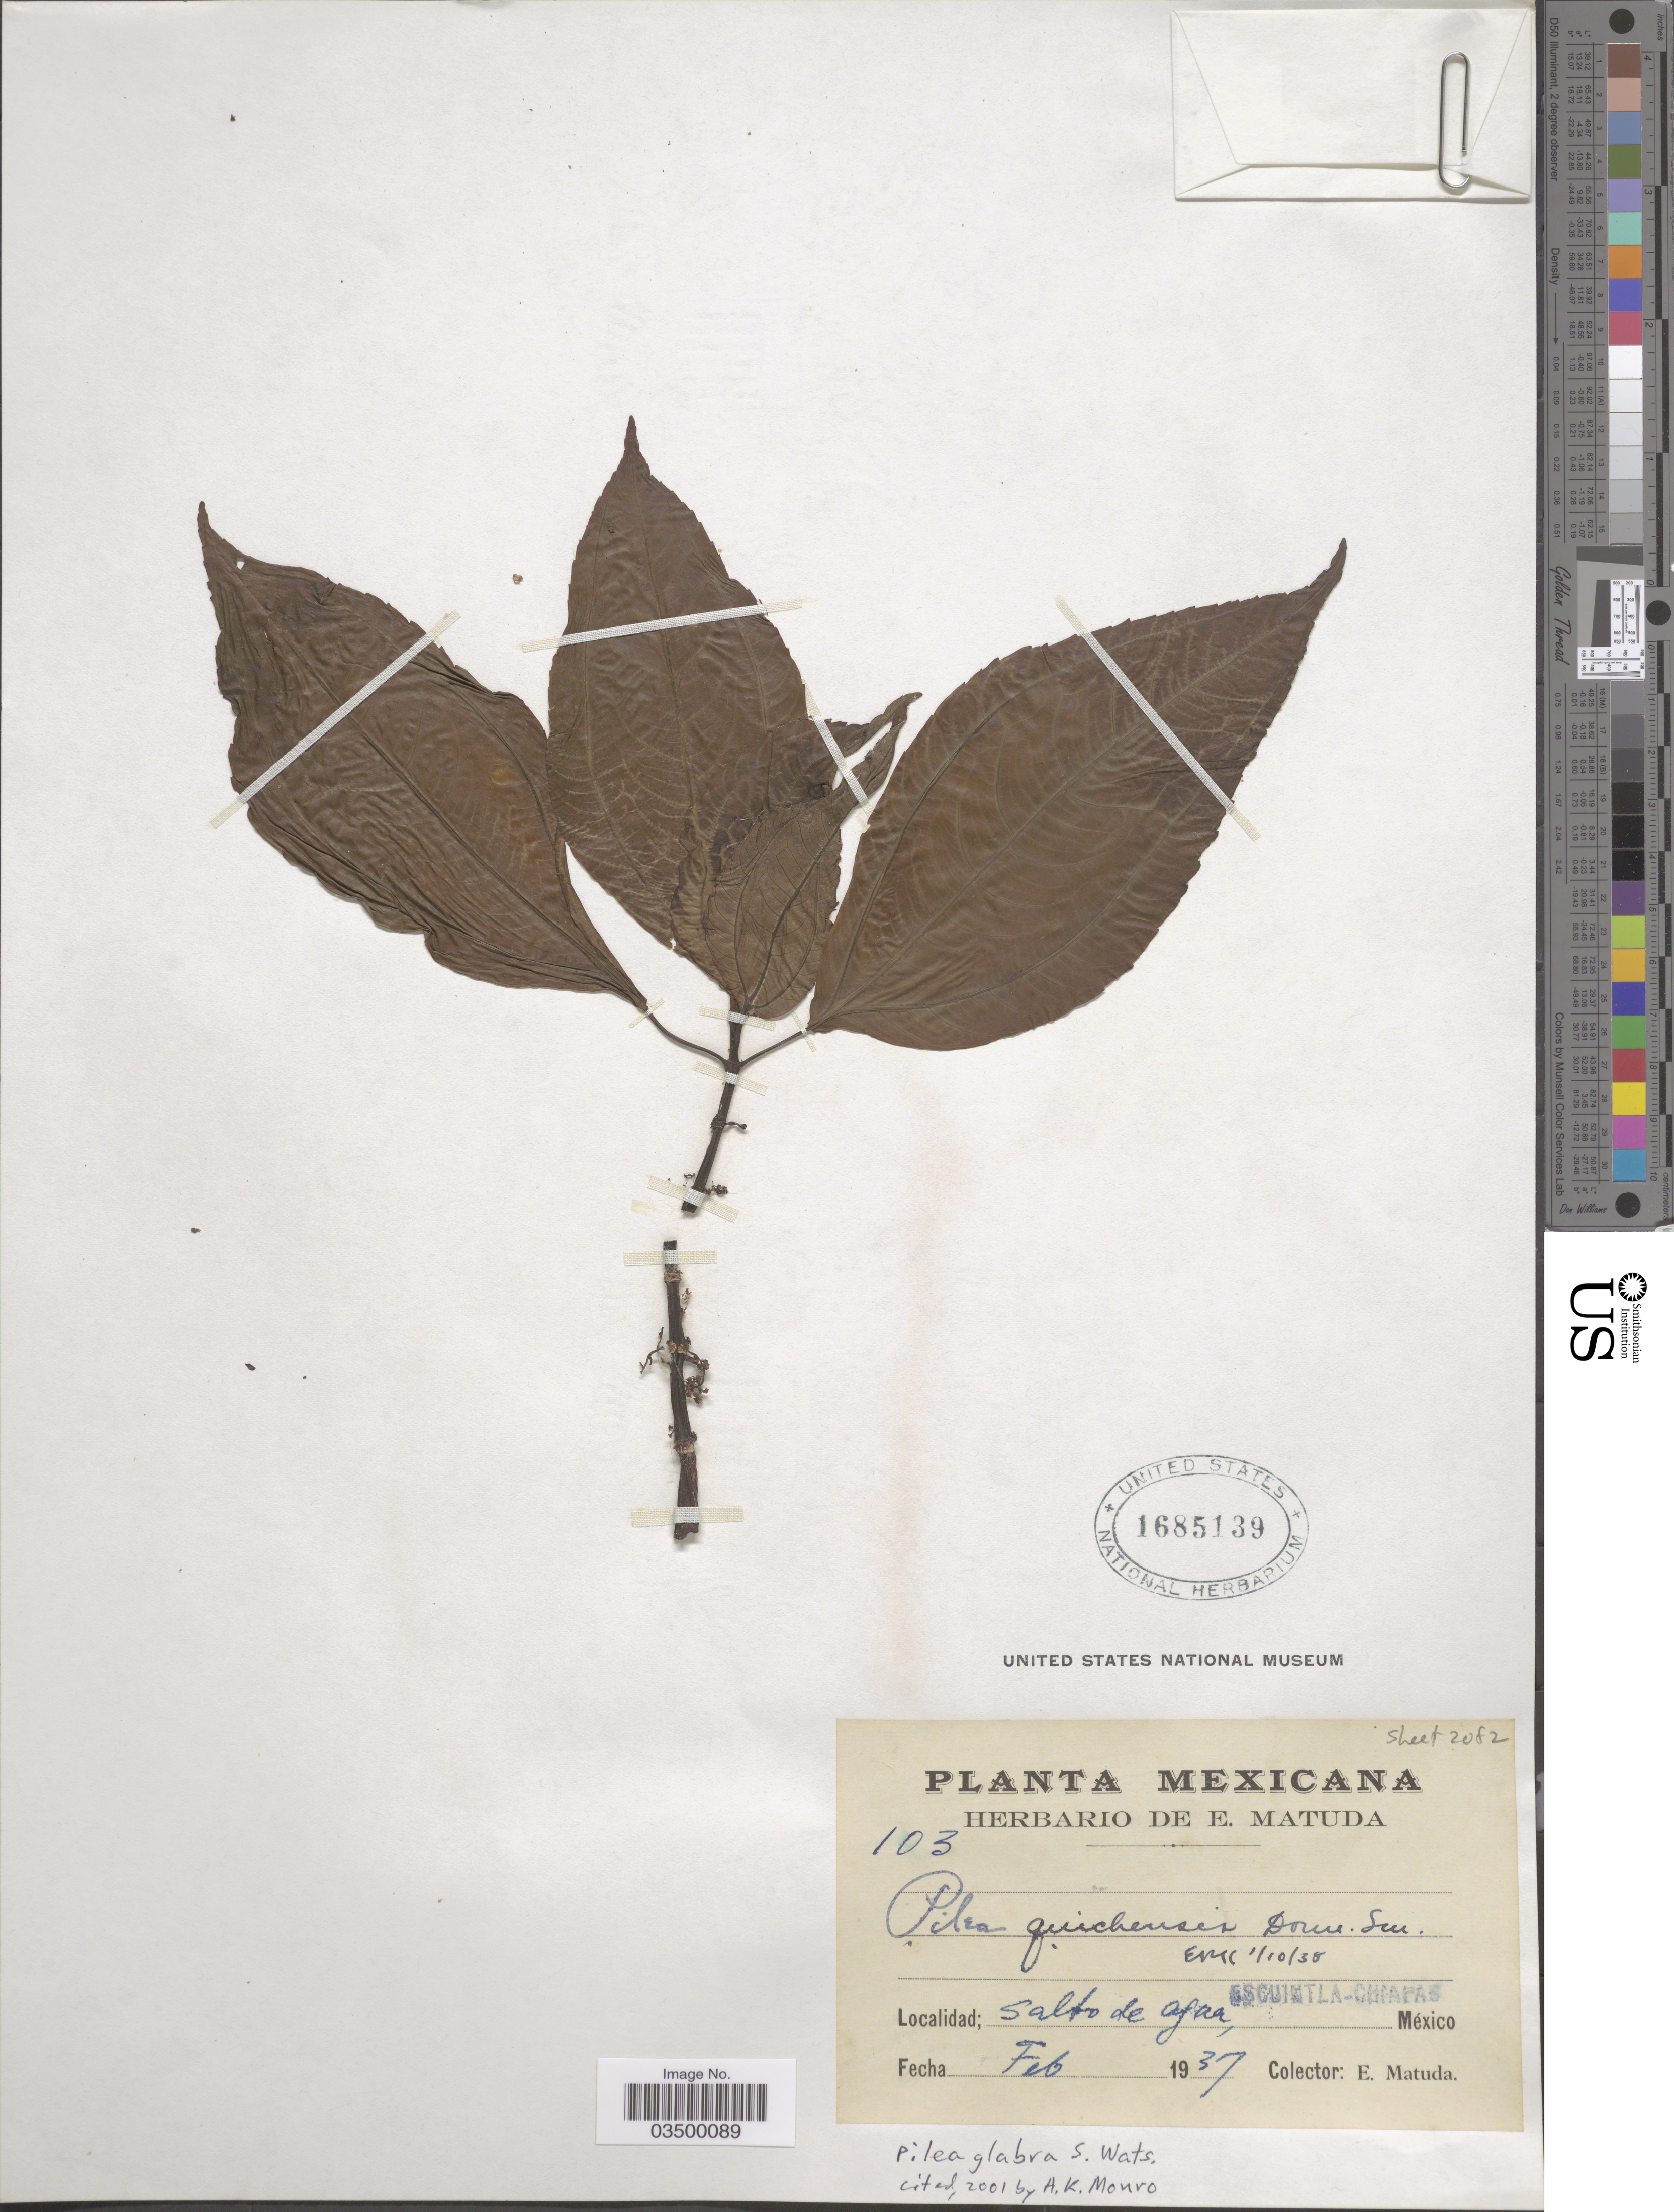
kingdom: Plantae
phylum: Tracheophyta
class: Magnoliopsida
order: Rosales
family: Urticaceae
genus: Pilea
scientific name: Pilea glabra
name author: S. Watson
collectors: E. Matuda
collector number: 103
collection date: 1937-02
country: Mexico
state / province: Chiapas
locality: Salto de agua, Escuintla-Chiapas.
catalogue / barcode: US 1685139